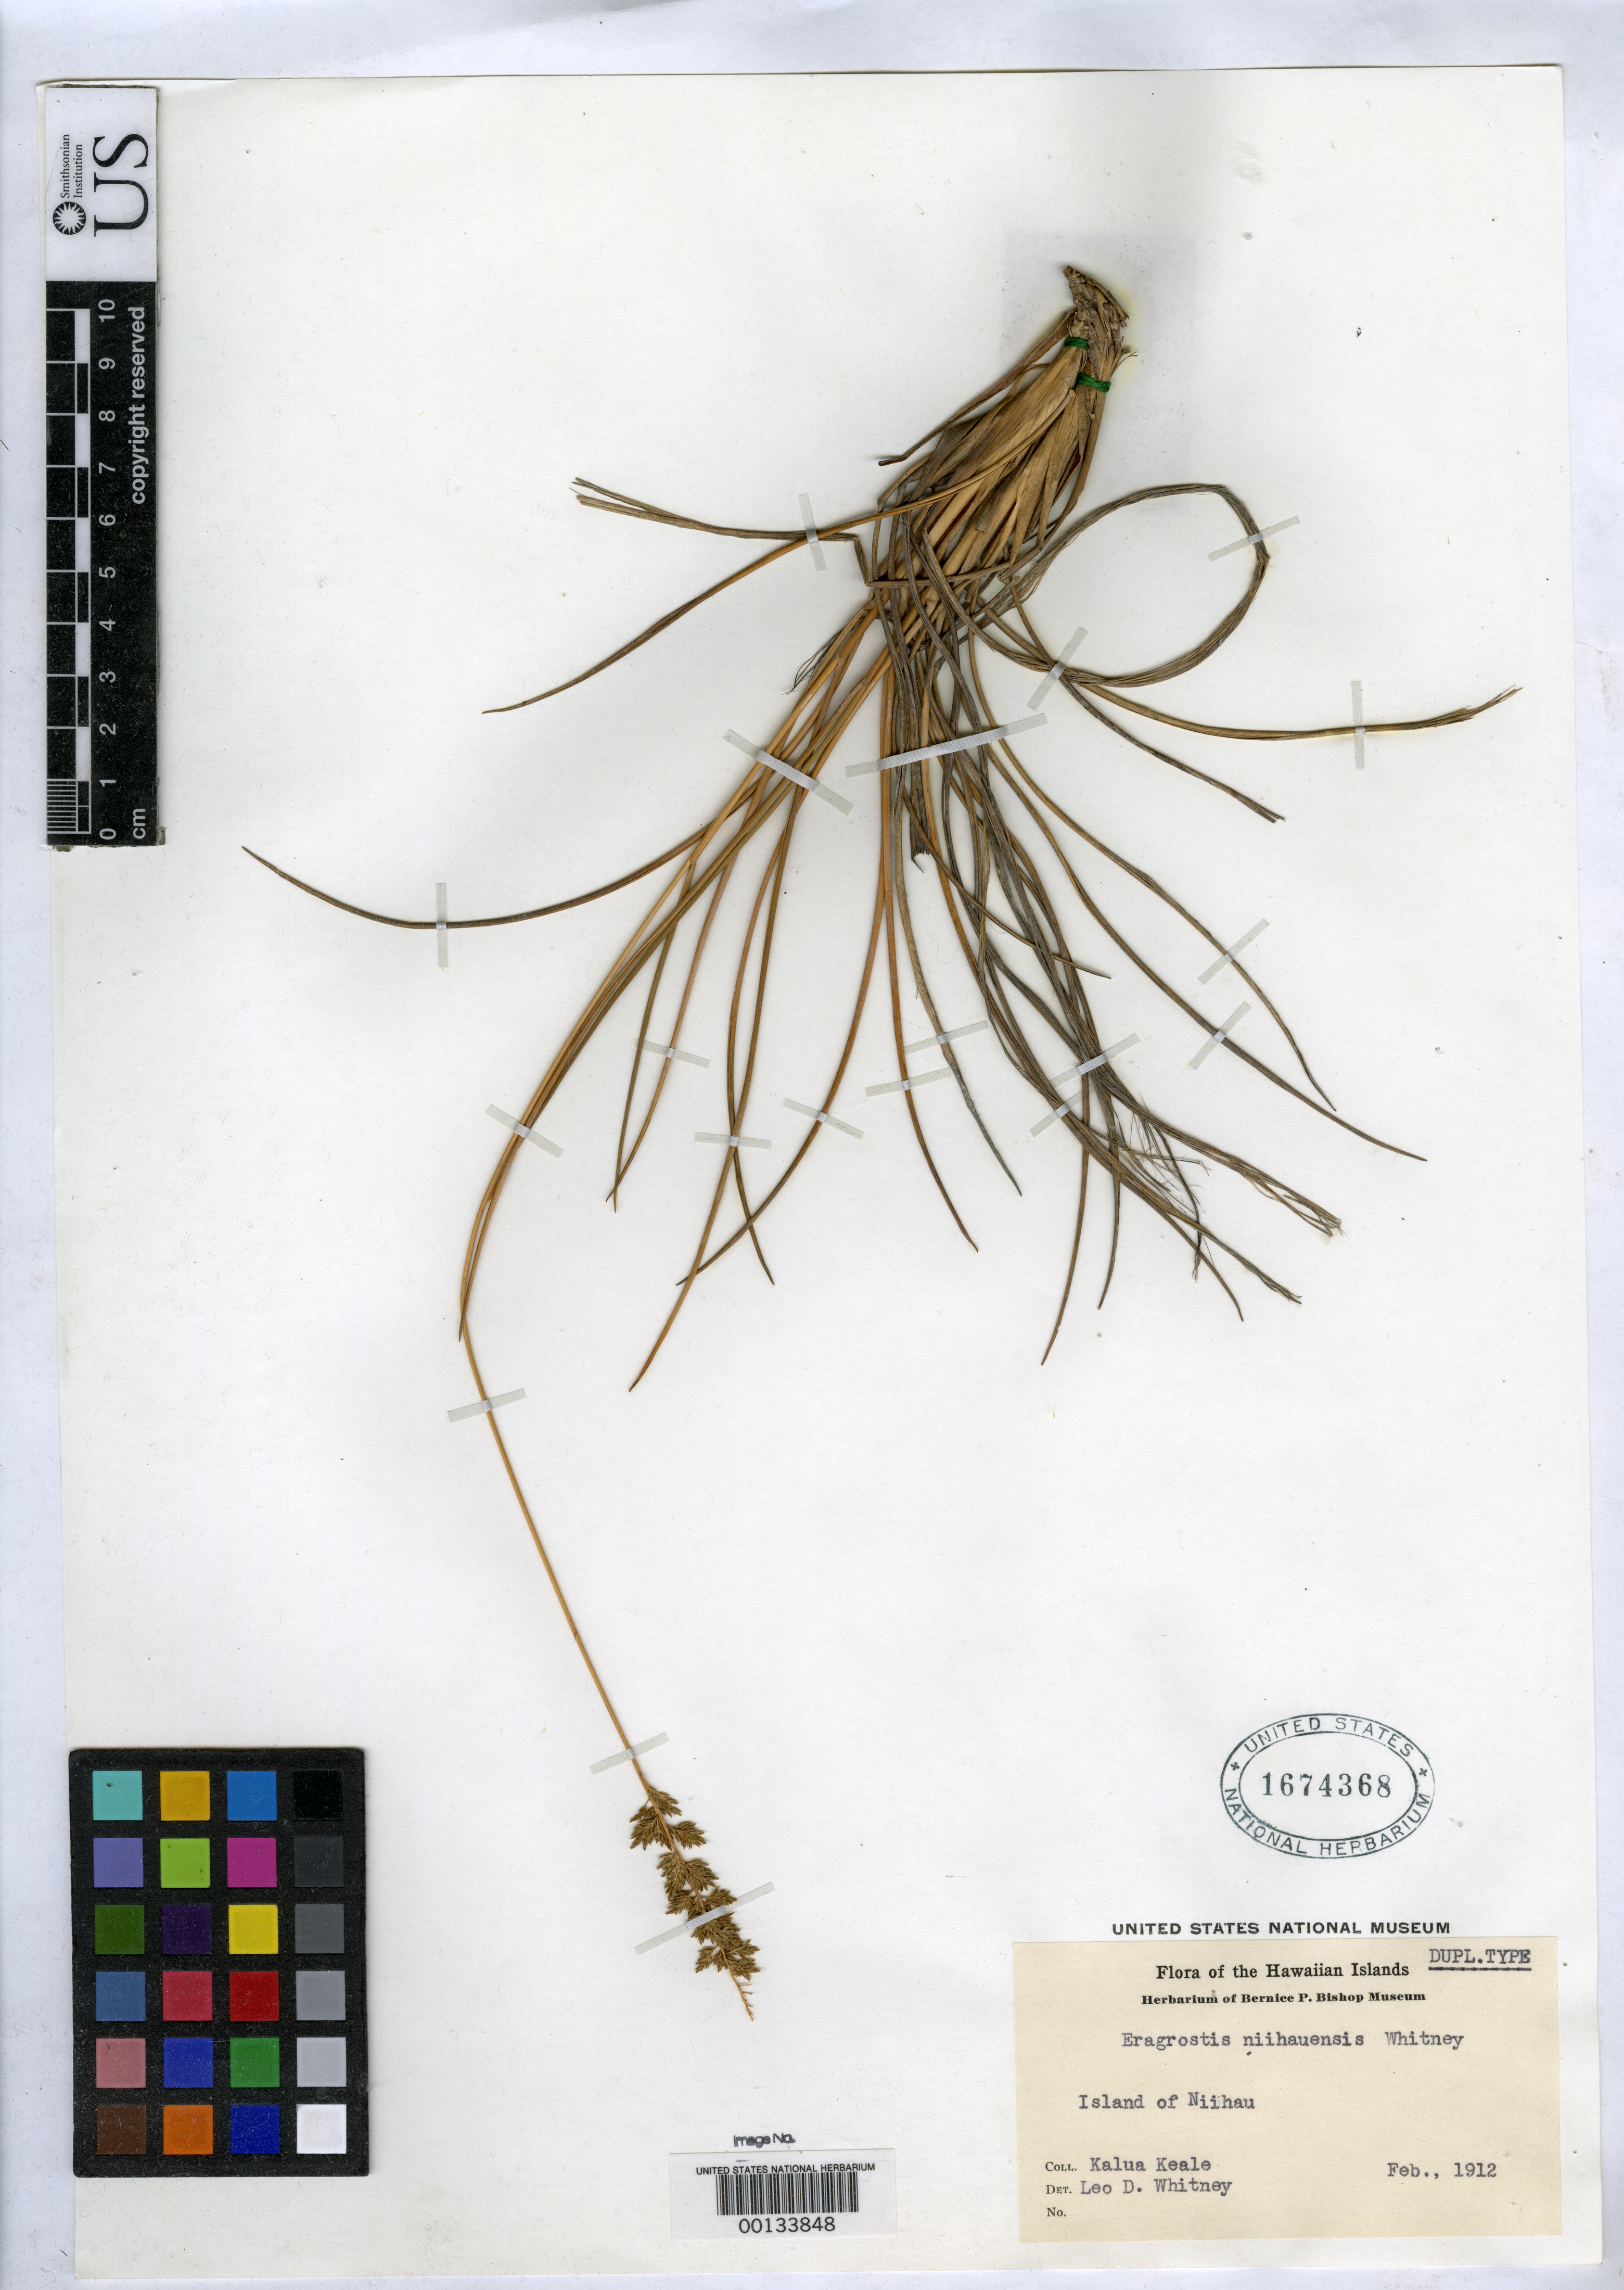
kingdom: Plantae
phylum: Tracheophyta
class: Liliopsida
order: Poales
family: Poaceae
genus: Eragrostis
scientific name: Eragrostis niihauensis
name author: Whitney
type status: Isotype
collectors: K. Keale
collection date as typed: Feb 1912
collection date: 1912-02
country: United States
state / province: Hawaii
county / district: Kauai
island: Ni'ihau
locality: Niihau.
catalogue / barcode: US 1674368